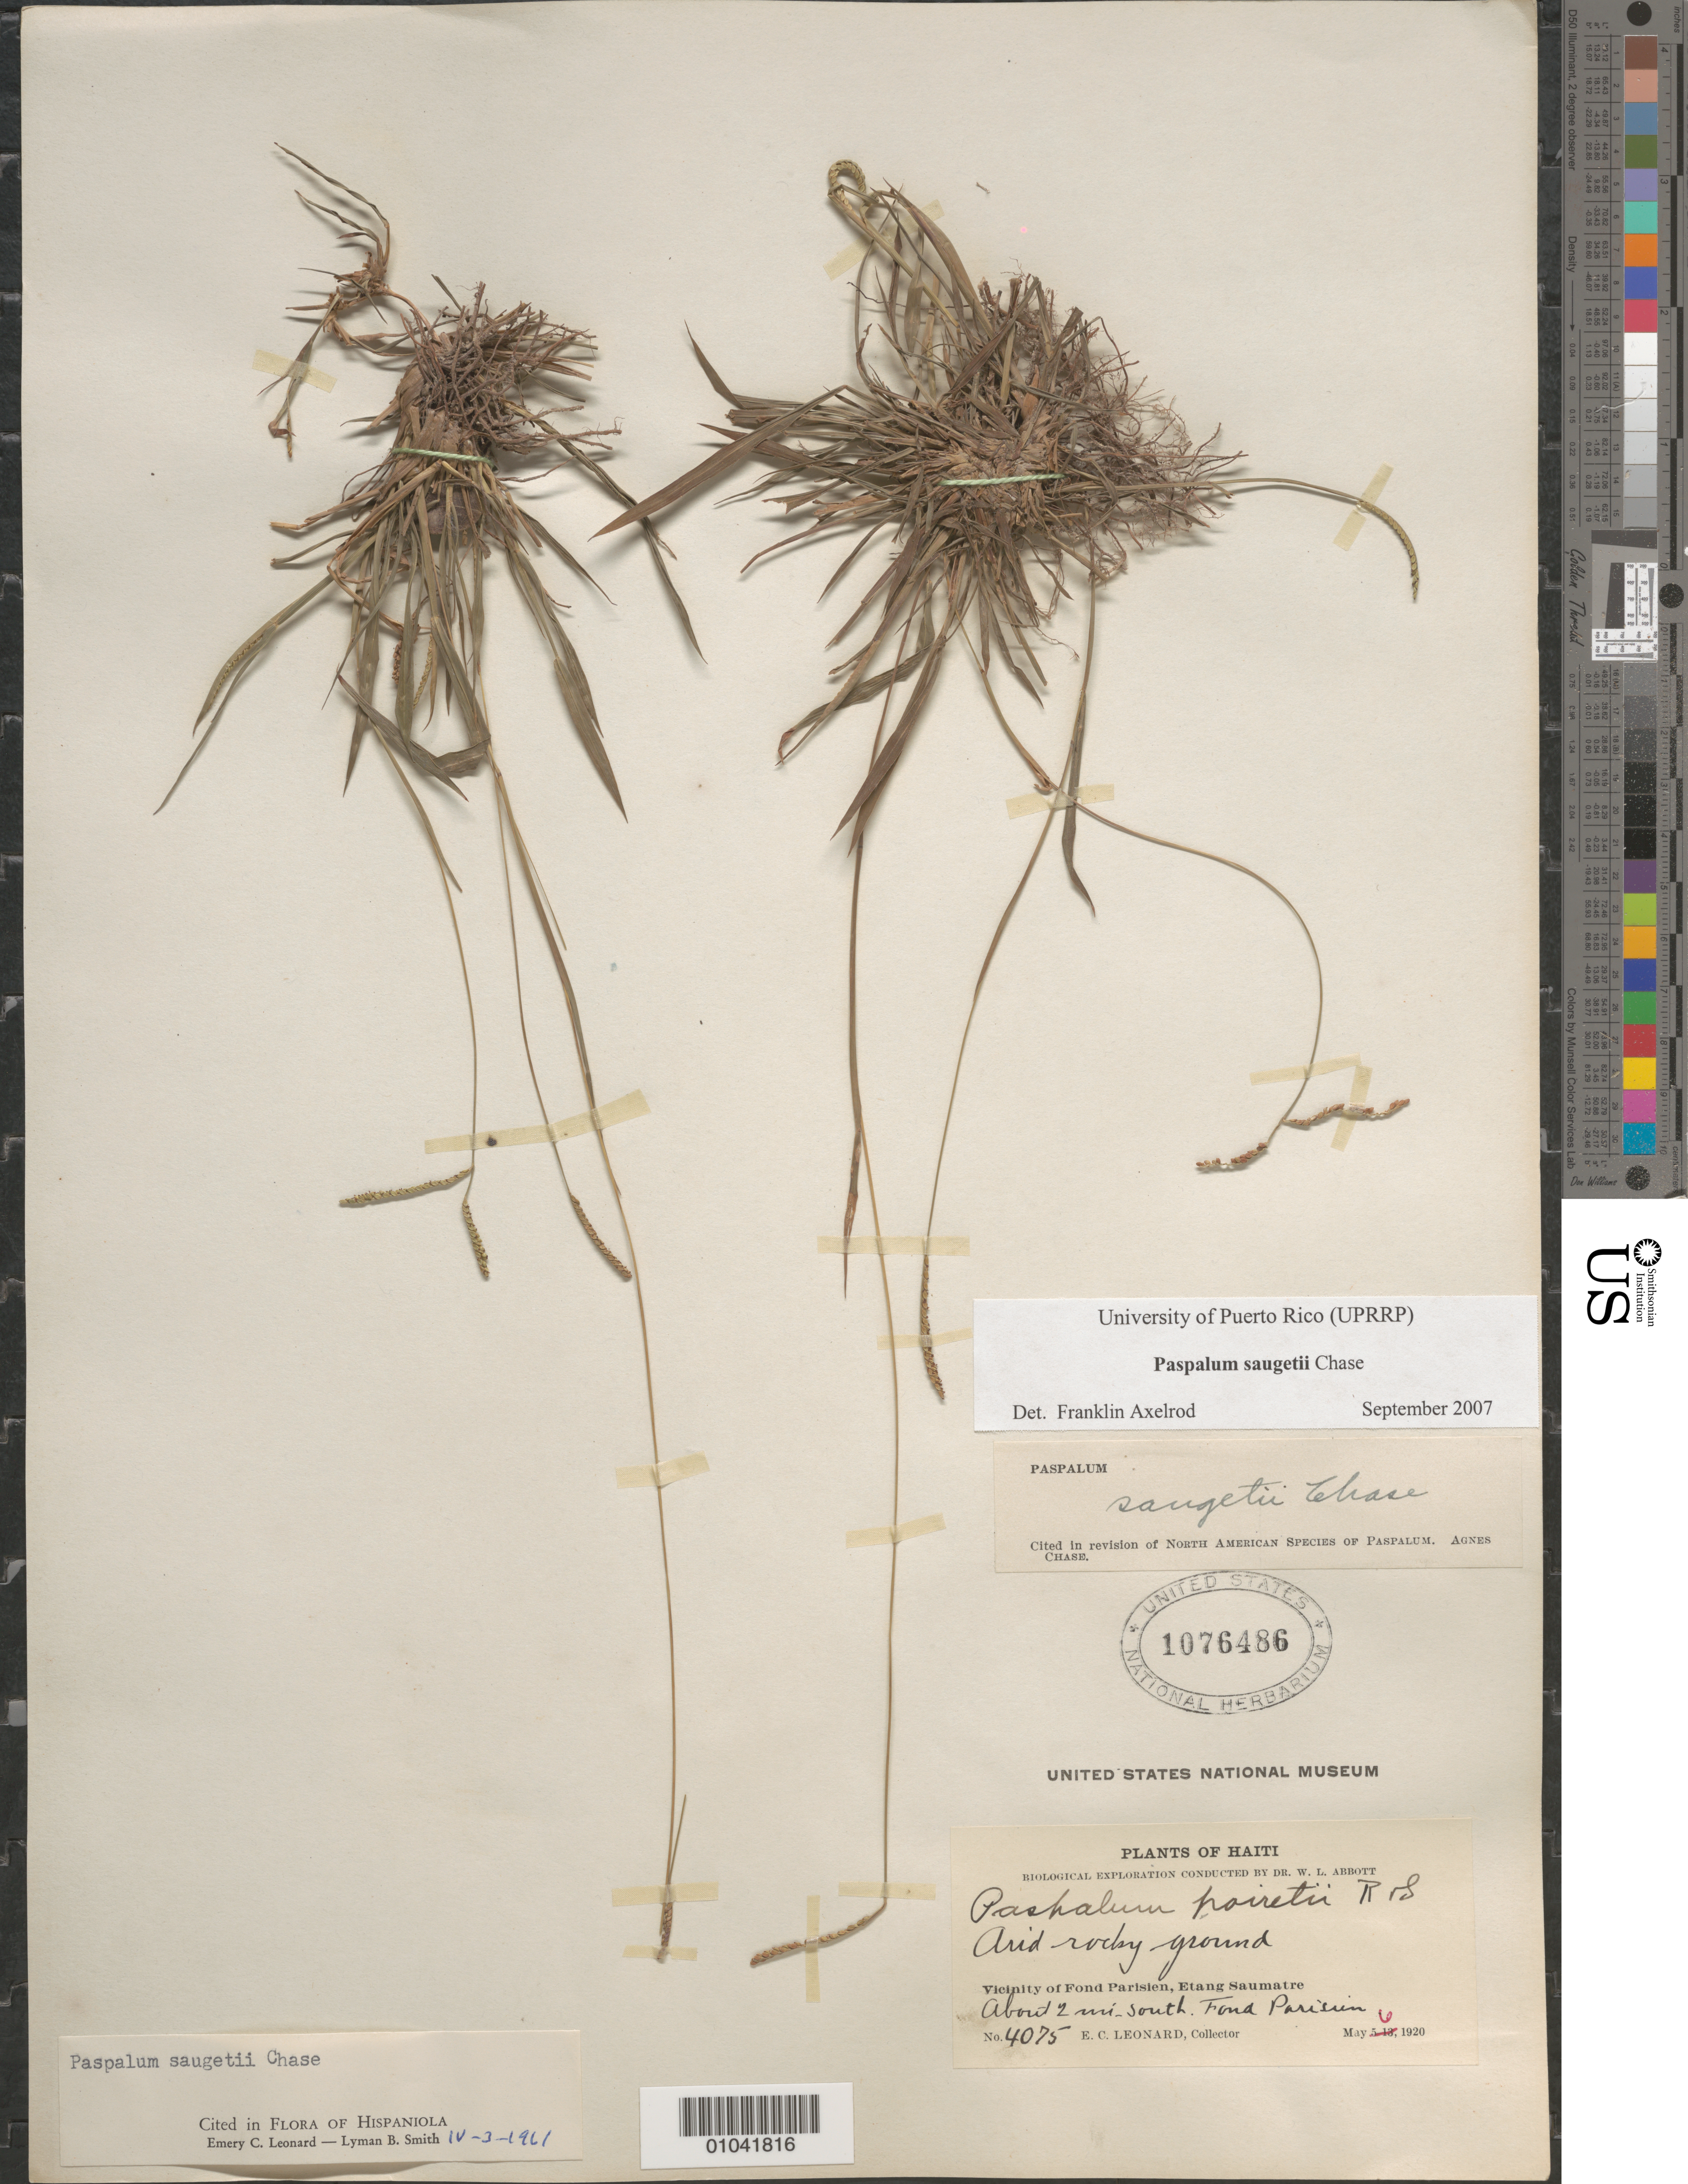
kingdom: Plantae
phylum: Tracheophyta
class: Liliopsida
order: Poales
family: Poaceae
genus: Paspalum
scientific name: Paspalum saugetii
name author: Chase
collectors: E. C. Leonard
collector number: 4075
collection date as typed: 06 May 1920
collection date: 1920-05-06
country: Haiti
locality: About 2 miles S of Fond Parisien, Etang Saumatre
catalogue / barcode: US 1076486